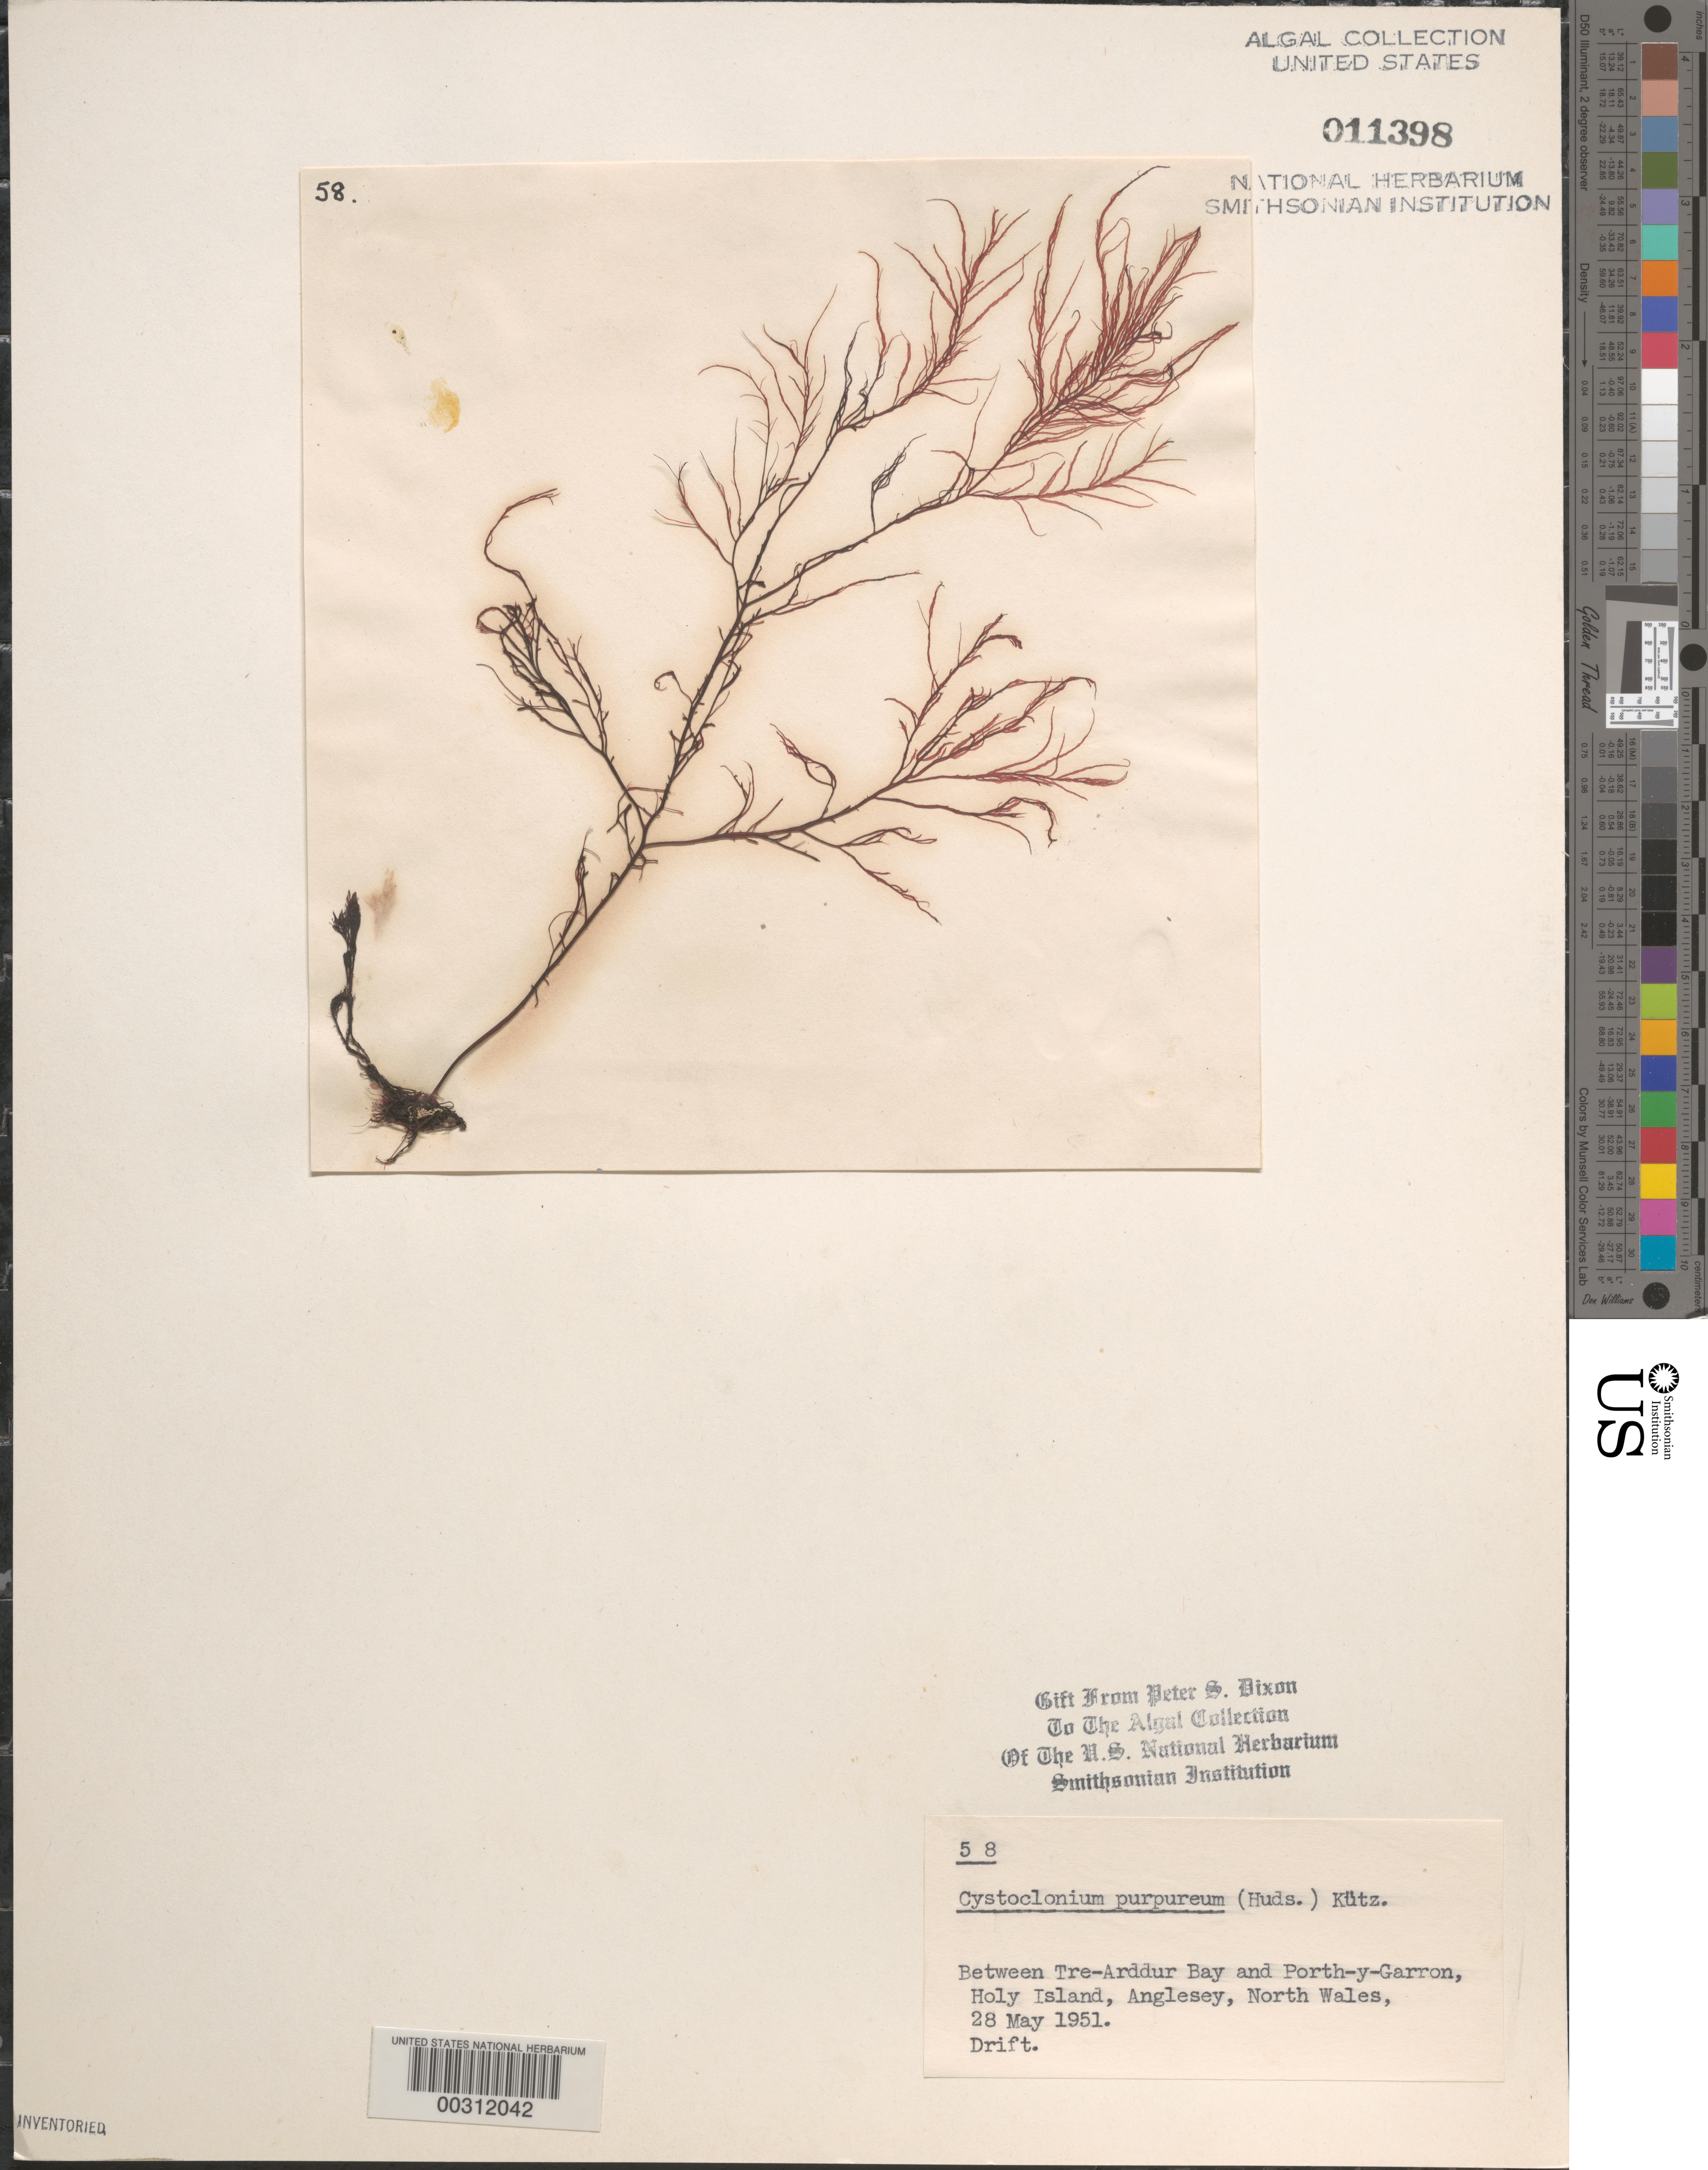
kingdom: Plantae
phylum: Rhodophyta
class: Florideophyceae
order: Gigartinales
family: Cystocloniaceae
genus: Cystoclonium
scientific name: Cystoclonium purpureum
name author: (Huds.) Batters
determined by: Dixon, P. S.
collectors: P. S. Dixon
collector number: PSD 58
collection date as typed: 28 May 1962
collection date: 1962-05-28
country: United Kingdom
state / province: Wales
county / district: Gwynedd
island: Anglesey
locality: Between Tre-arddur Bay and Porth-y-garron, Holy Island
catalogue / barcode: US 11398